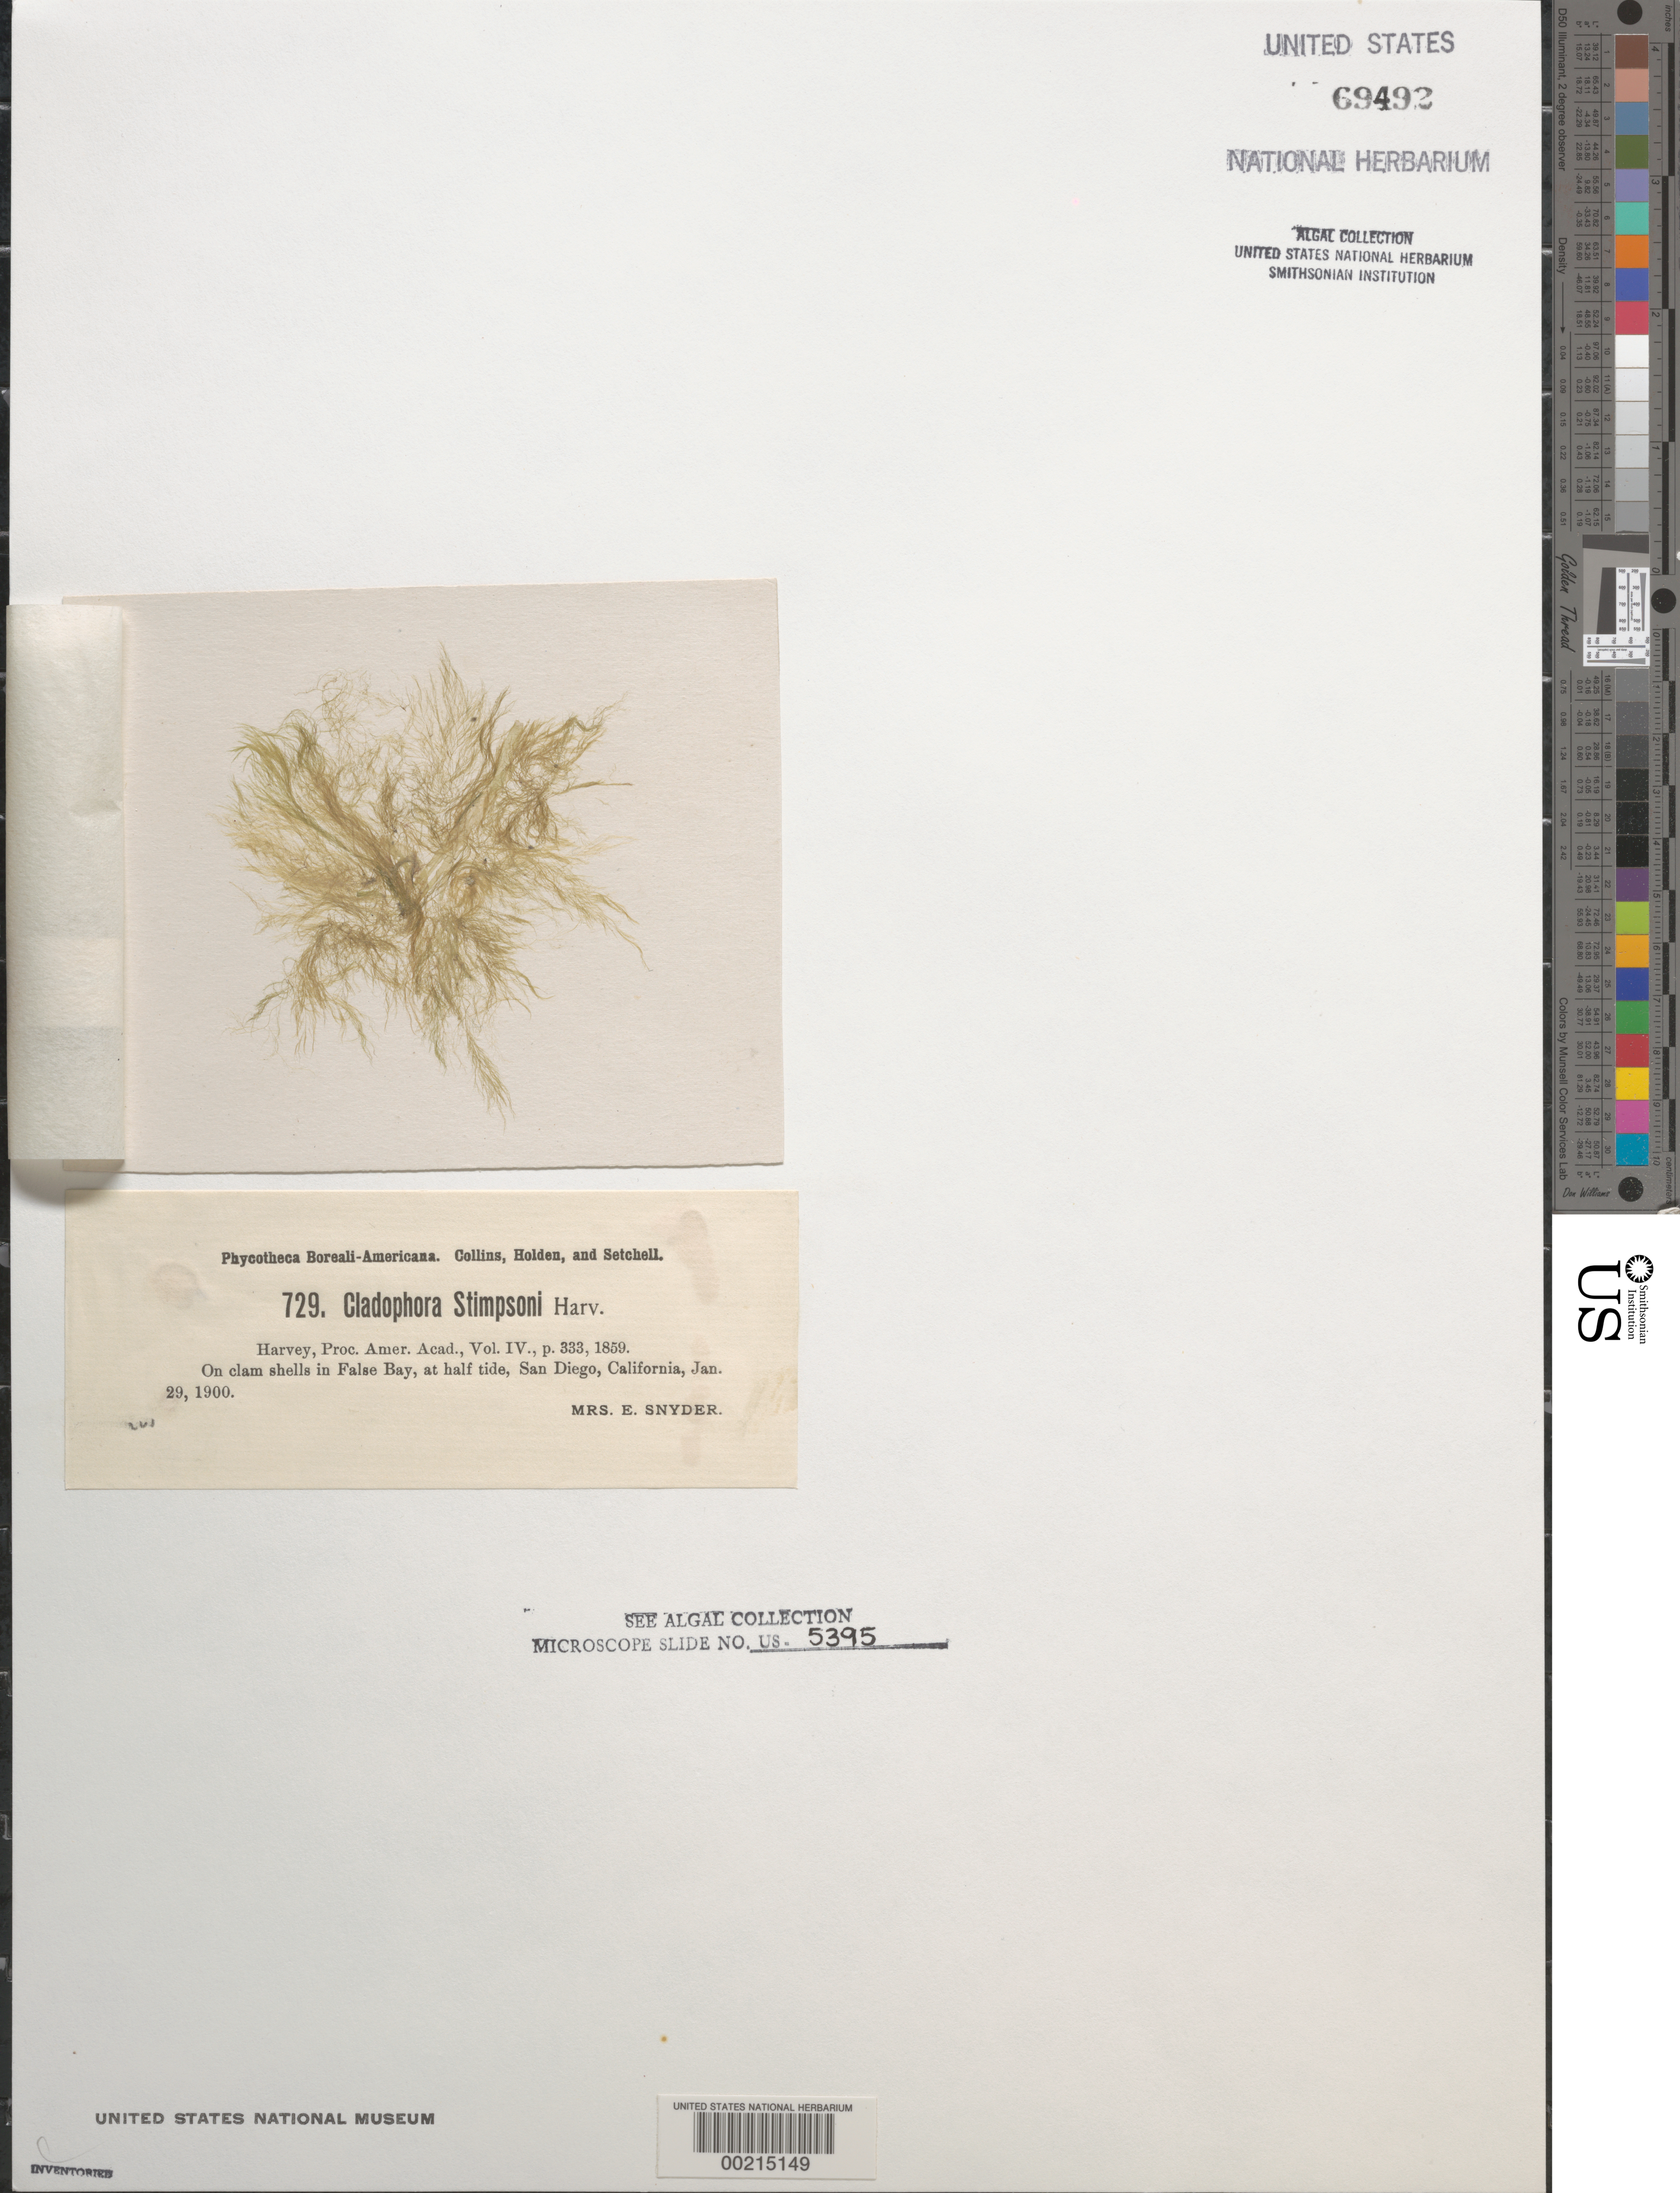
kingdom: Plantae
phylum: Chlorophyta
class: Ulvophyceae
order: Cladophorales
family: Anadyomenaceae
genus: Willeella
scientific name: Willeella brachyclados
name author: (Montagne) M.J. Wynne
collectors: M. Snyder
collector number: PB-A 729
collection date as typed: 29 Jan 1900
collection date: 1900-01-29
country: United States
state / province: California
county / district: San Diego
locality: False Bay, San Diego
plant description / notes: Collins, Holden & Setchell, Phycotheca Boreali-Americana, Fasc. XV, 1900, as Cladophora stimpsonii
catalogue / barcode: US 69492